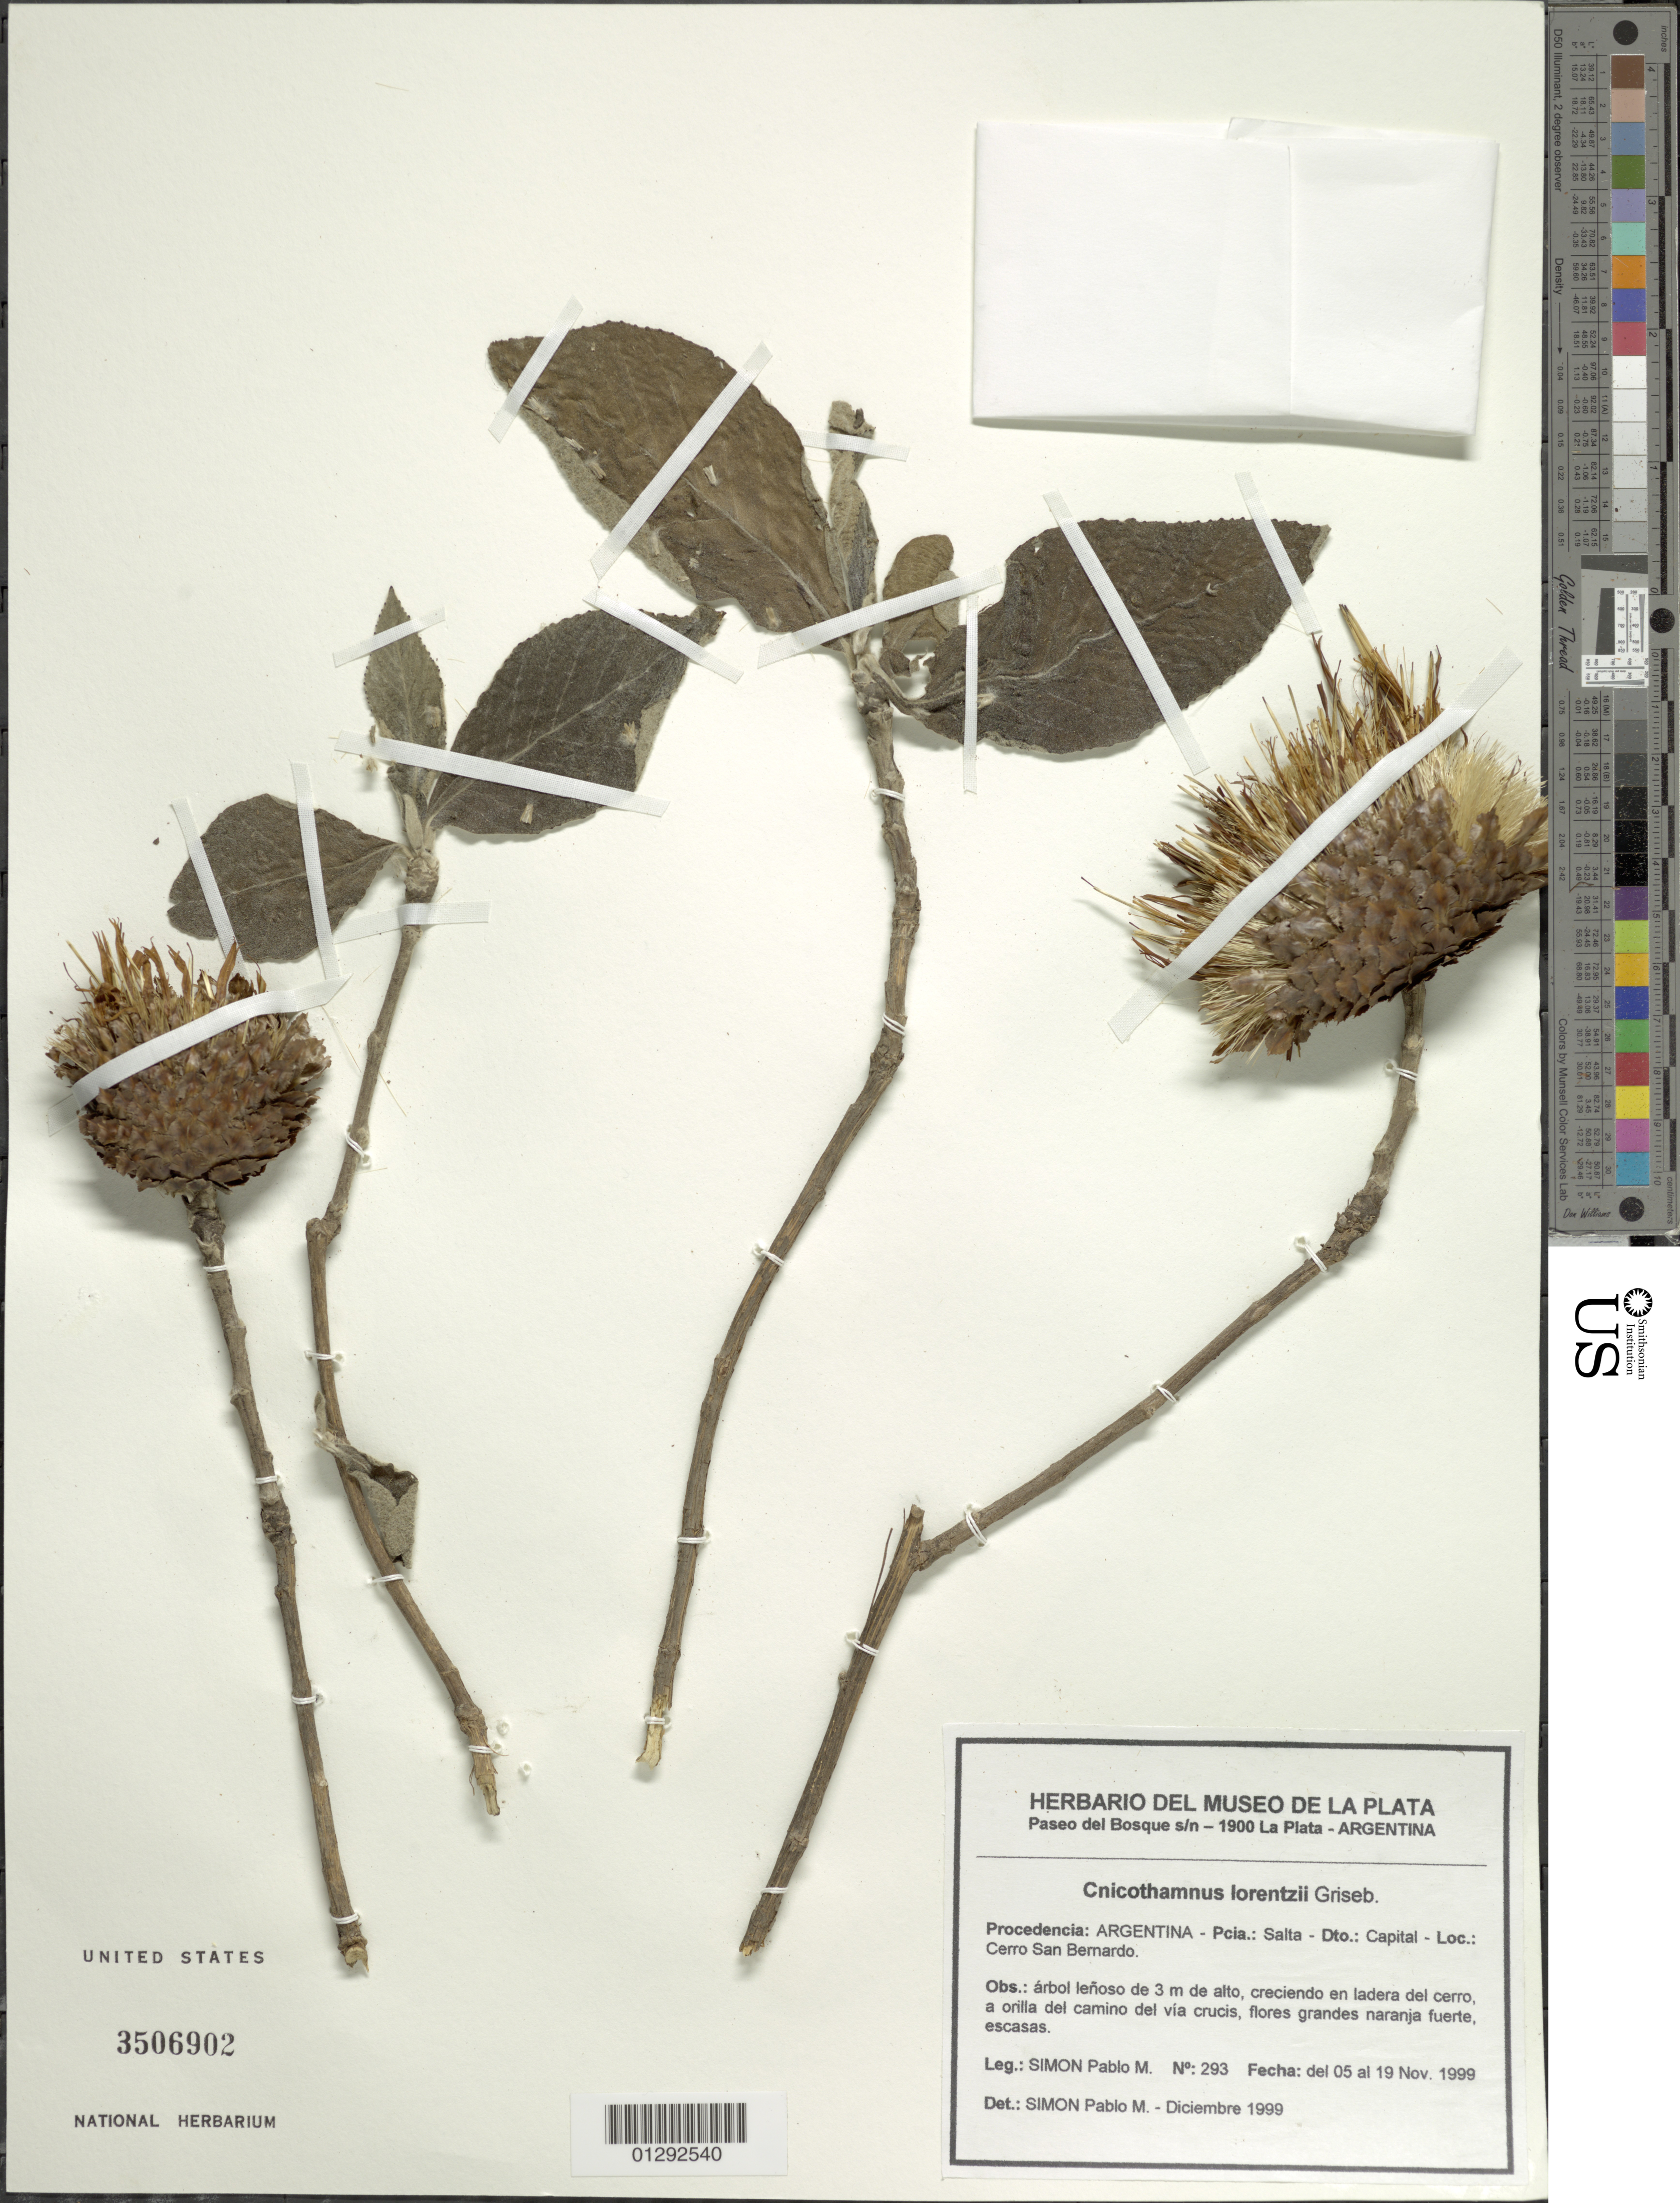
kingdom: Plantae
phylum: Tracheophyta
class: Magnoliopsida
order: Asterales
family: Asteraceae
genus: Cnicothamnus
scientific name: Cnicothamnus lorentzii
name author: Griseb.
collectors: P. M. Simón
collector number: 293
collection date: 1999-11-05/1999-11-19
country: Argentina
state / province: Salta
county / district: Capital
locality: Cerro San Bernardo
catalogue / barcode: US 3506902